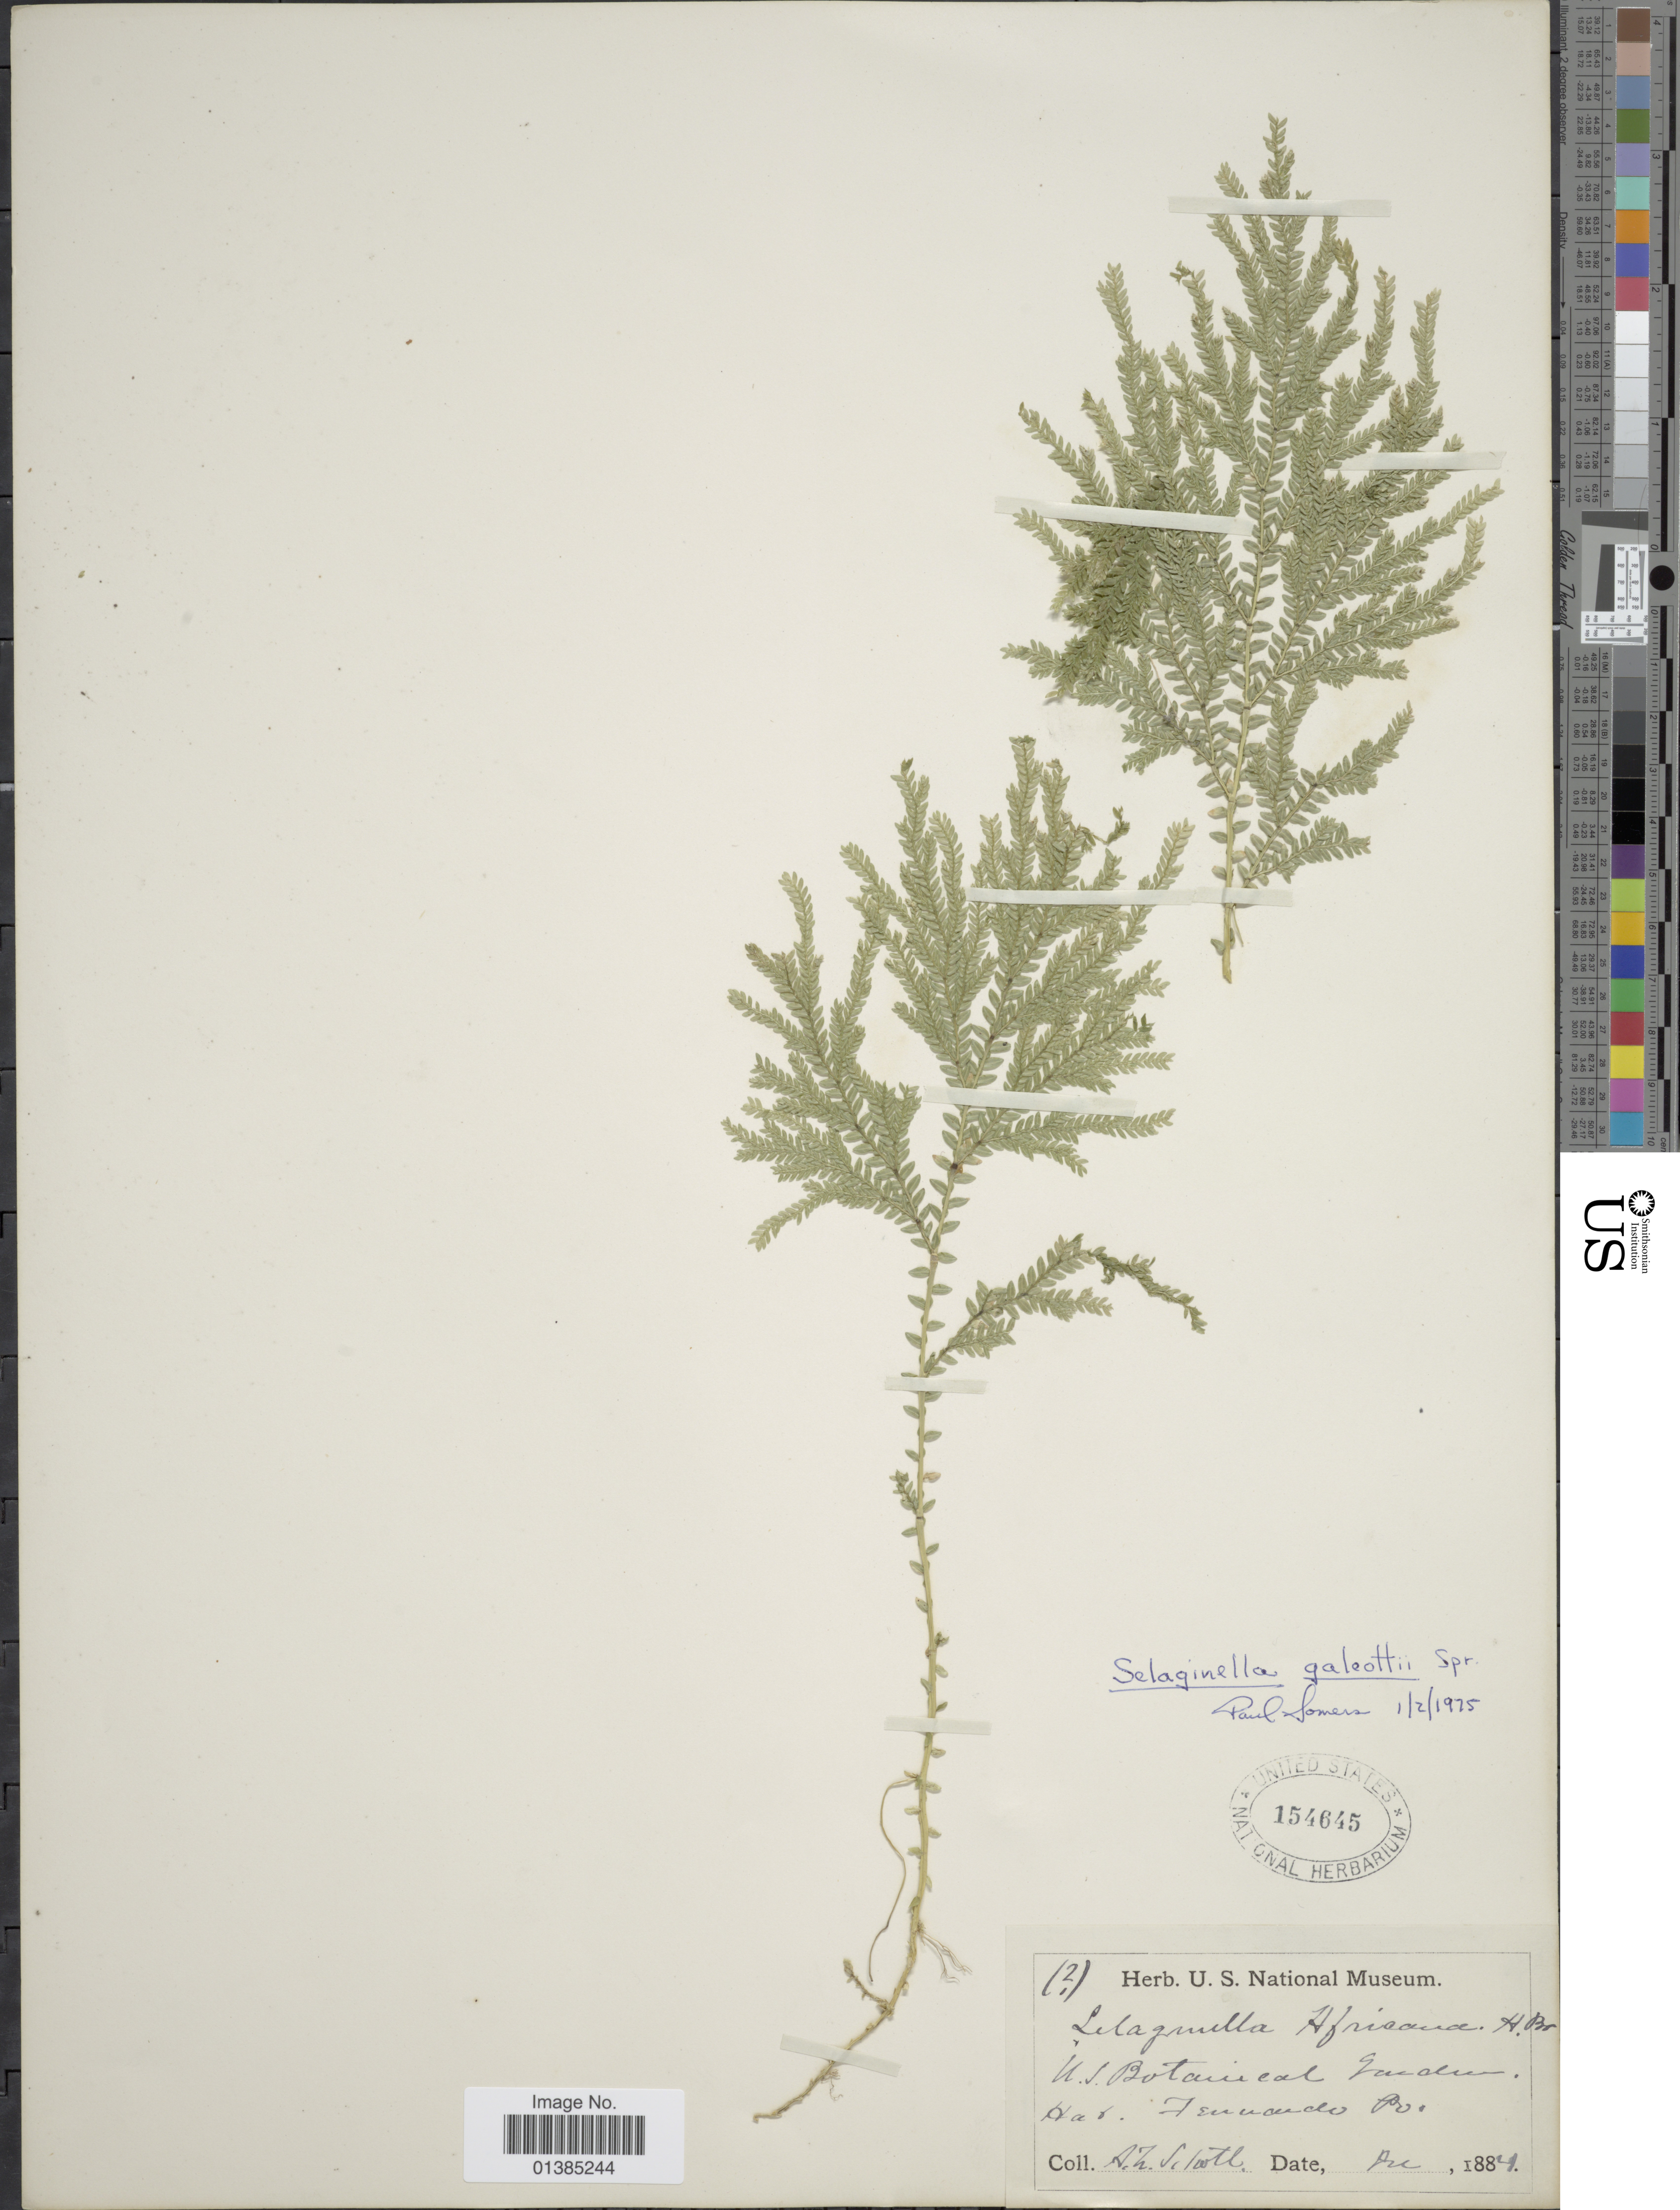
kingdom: Plantae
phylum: Tracheophyta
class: Lycopodiopsida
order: Selaginellales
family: Selaginellaceae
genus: Selaginella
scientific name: Selaginella galeottii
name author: Spring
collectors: A. L. Schott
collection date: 1884-12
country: United States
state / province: District of Columbia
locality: U.S. Botanical Garden. Fernando Po.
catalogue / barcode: US 154645